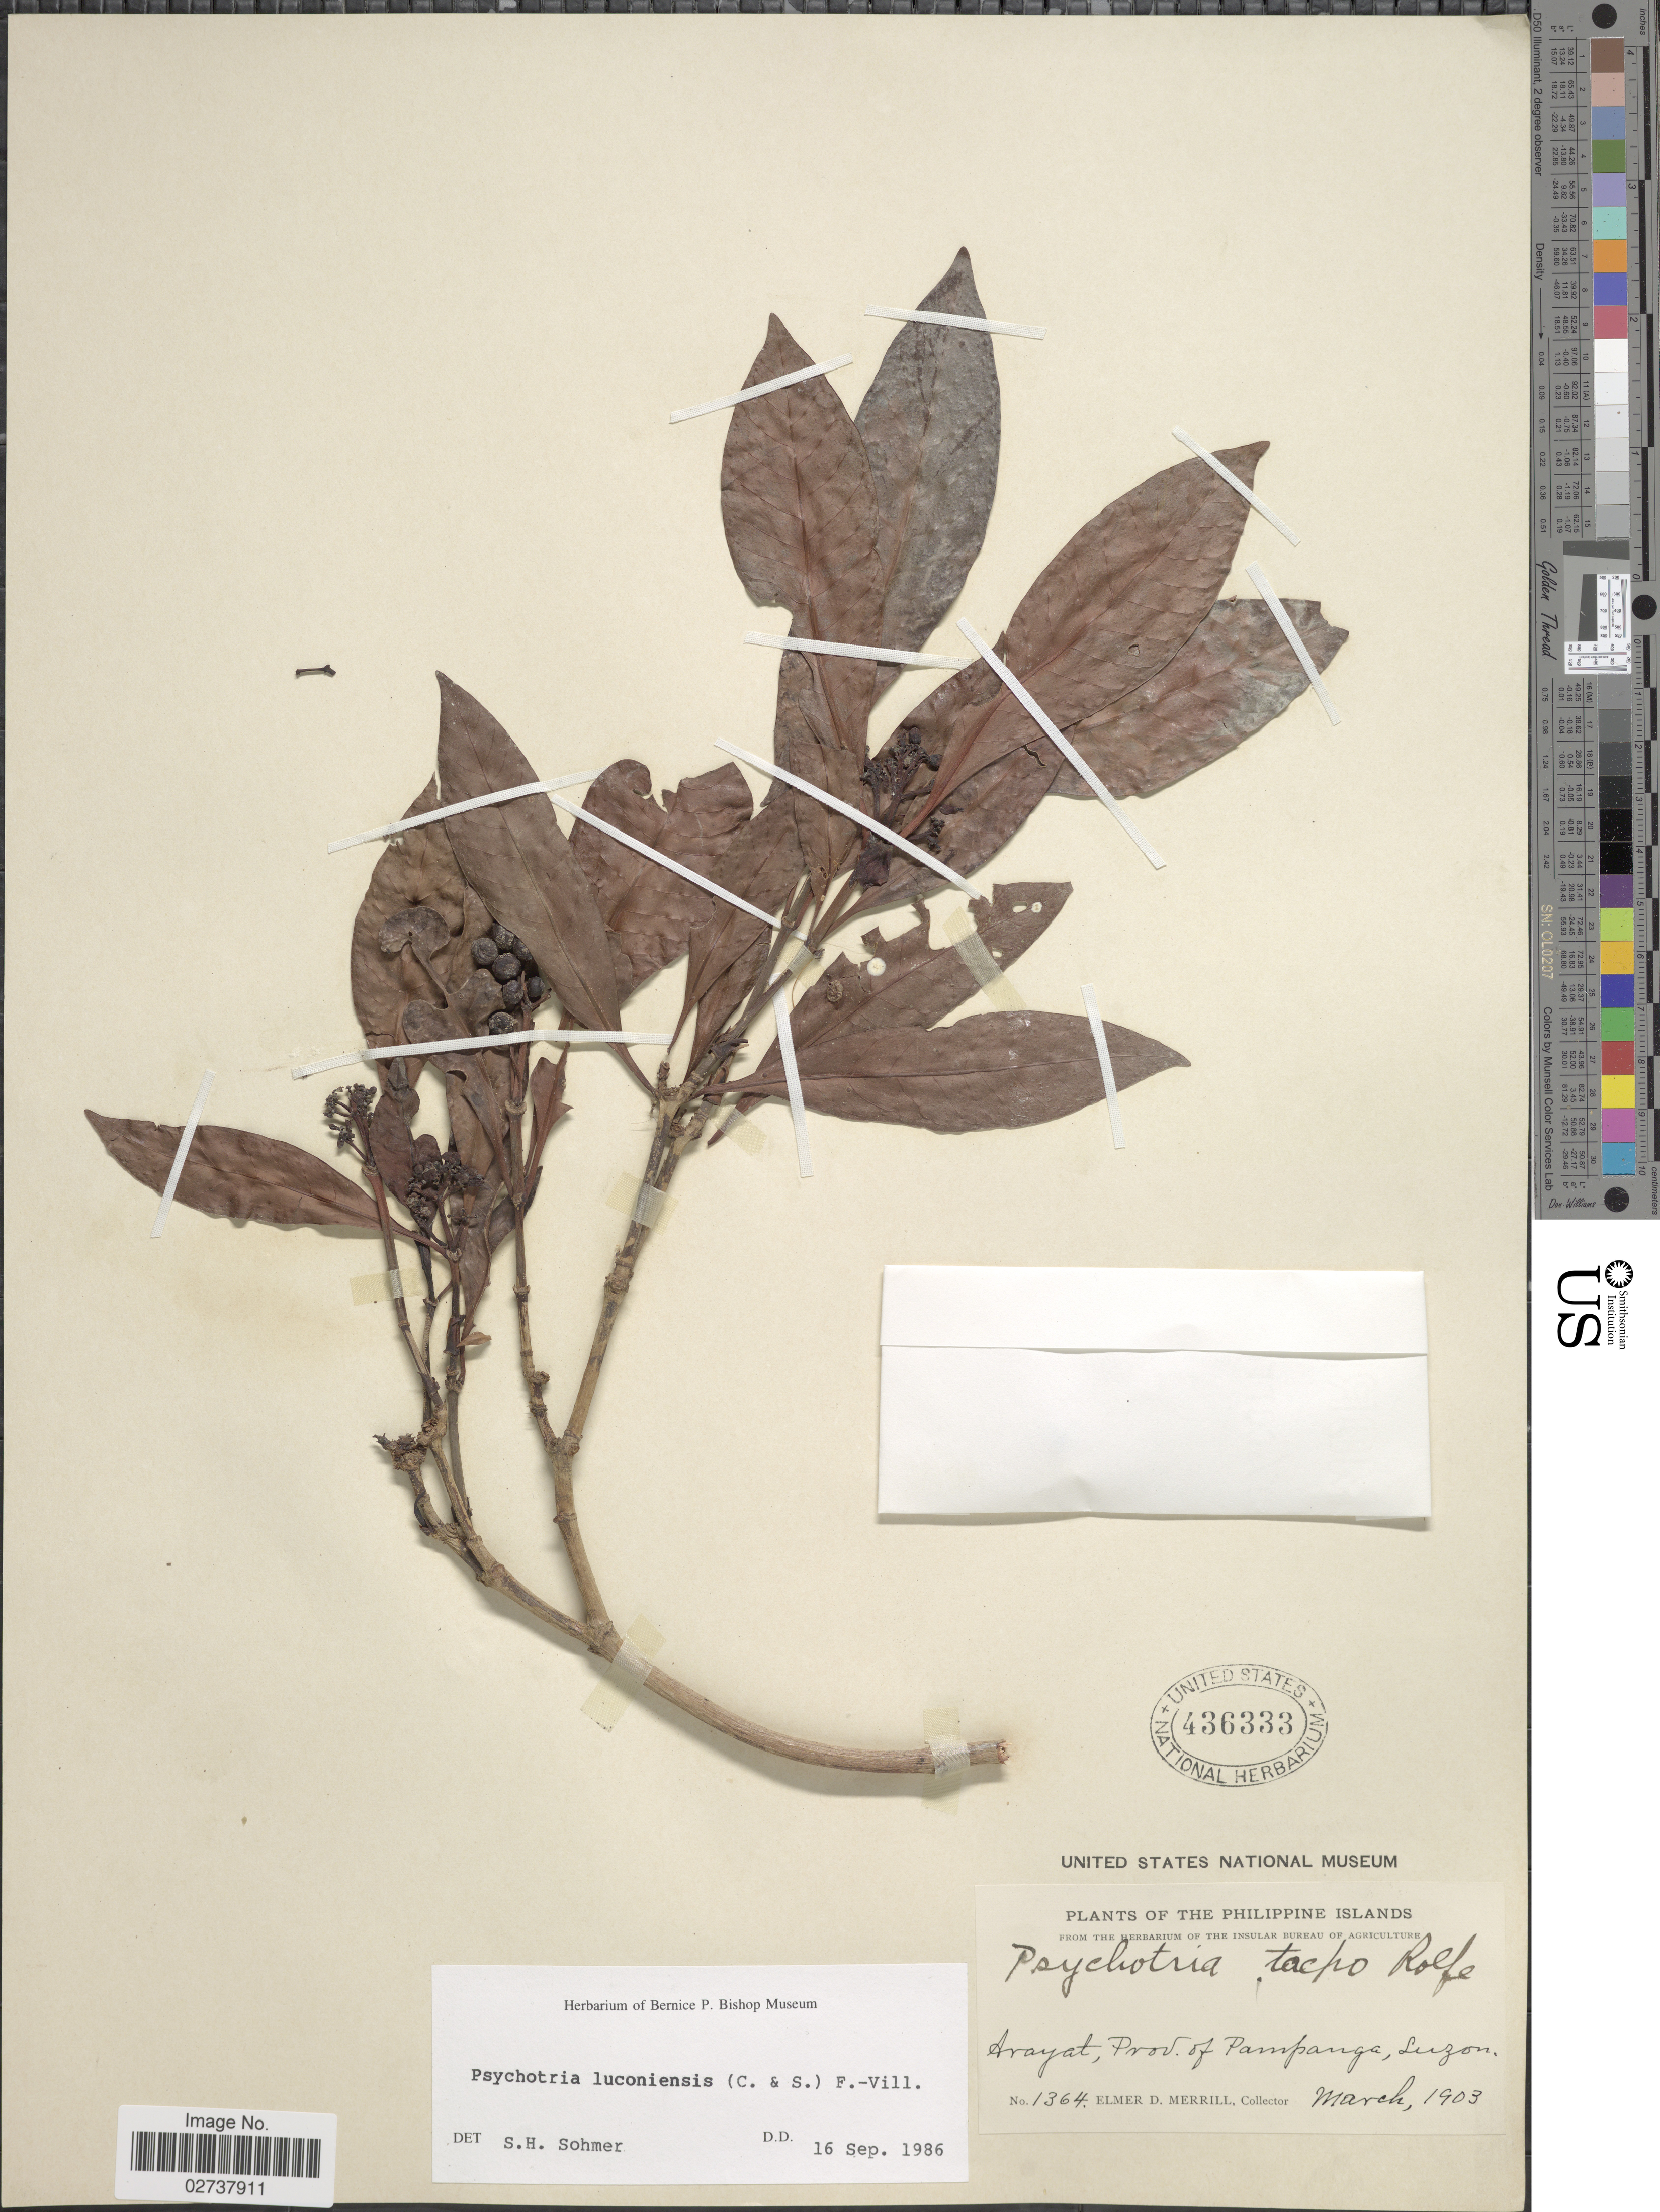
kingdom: Plantae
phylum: Tracheophyta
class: Magnoliopsida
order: Gentianales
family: Rubiaceae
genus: Psychotria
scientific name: Psychotria luzoniensis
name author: (Cham. & Schltdl.) Fern.-Vill.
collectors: E. D. Merrill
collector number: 1364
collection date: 1903-03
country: Philippines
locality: Arayat, Prov. Pampanga, Luzon.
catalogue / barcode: US 436333